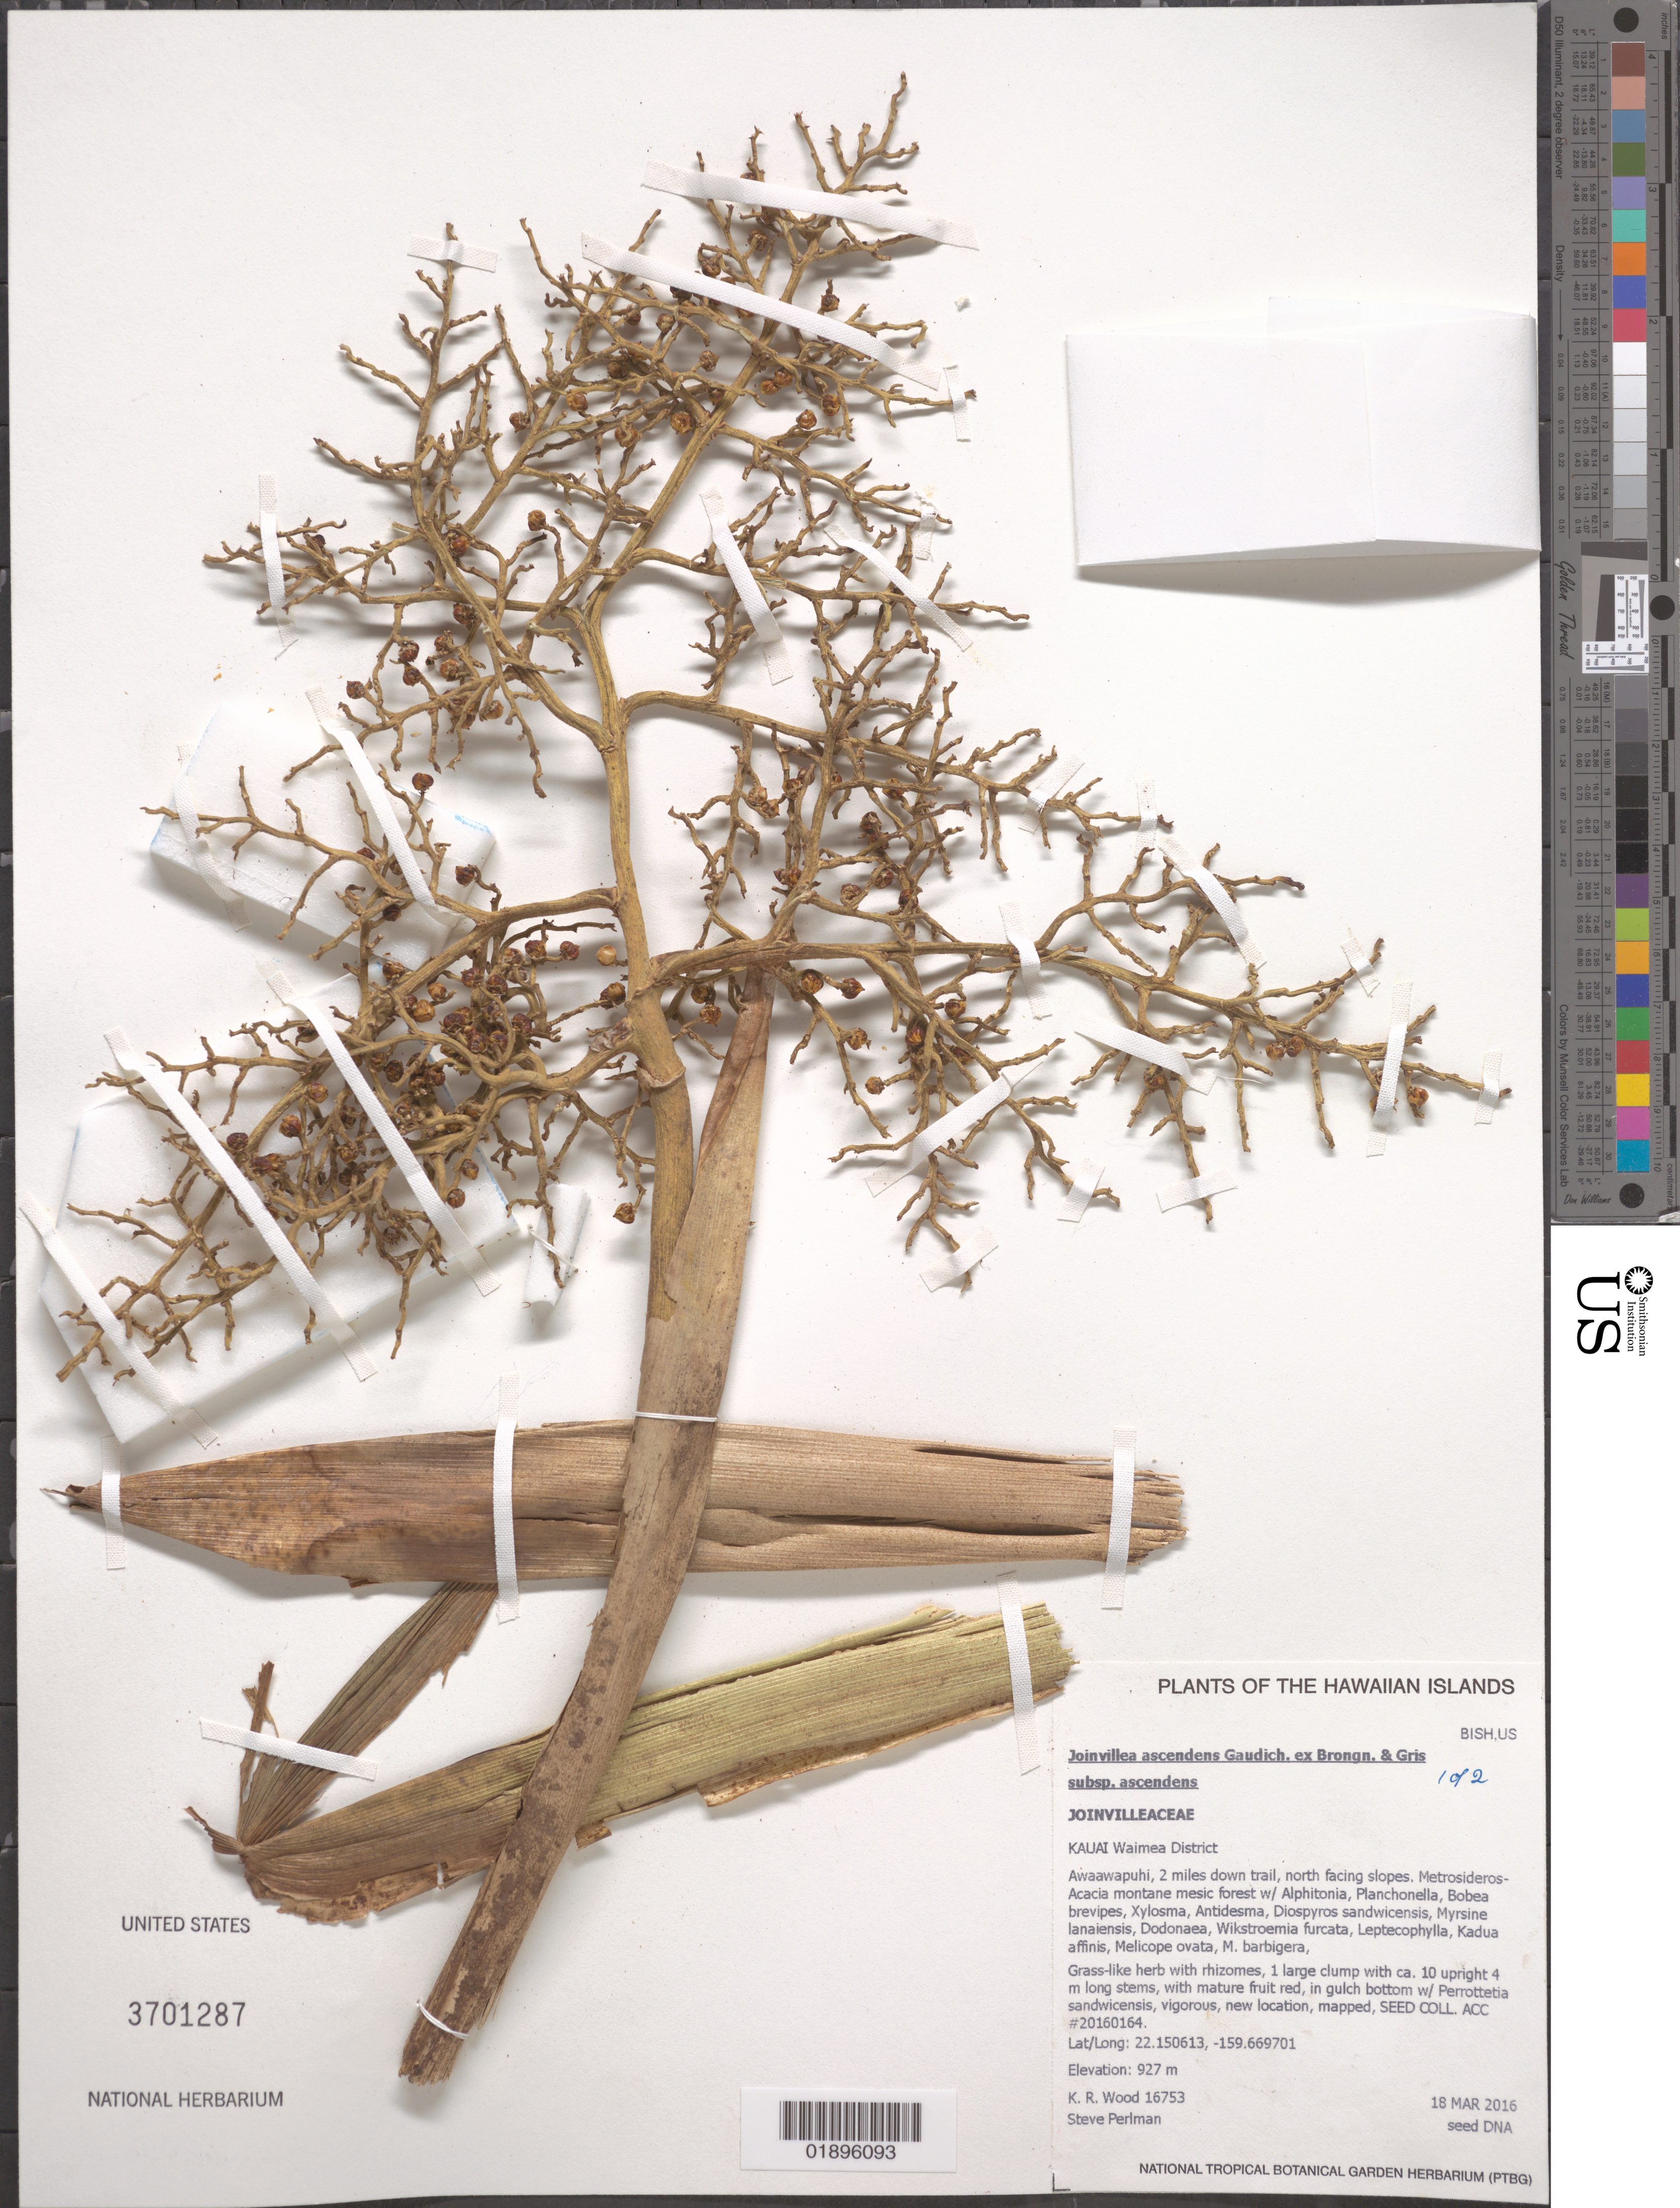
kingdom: Plantae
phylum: Tracheophyta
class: Liliopsida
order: Poales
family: Joinvilleaceae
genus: Joinvillea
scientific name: Joinvillea ascendens subsp. ascendens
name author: Gaudich. ex Brongn. & Gris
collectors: K. R. Wood & S. P. Perlman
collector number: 16753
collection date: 2016-03-18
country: United States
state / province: Hawaii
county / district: Kauai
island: Kaua'i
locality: Waimea District, Awaawaphui, 2 miles down trail, north facing slopes.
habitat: Montane mesic forest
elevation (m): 927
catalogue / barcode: US 3701287